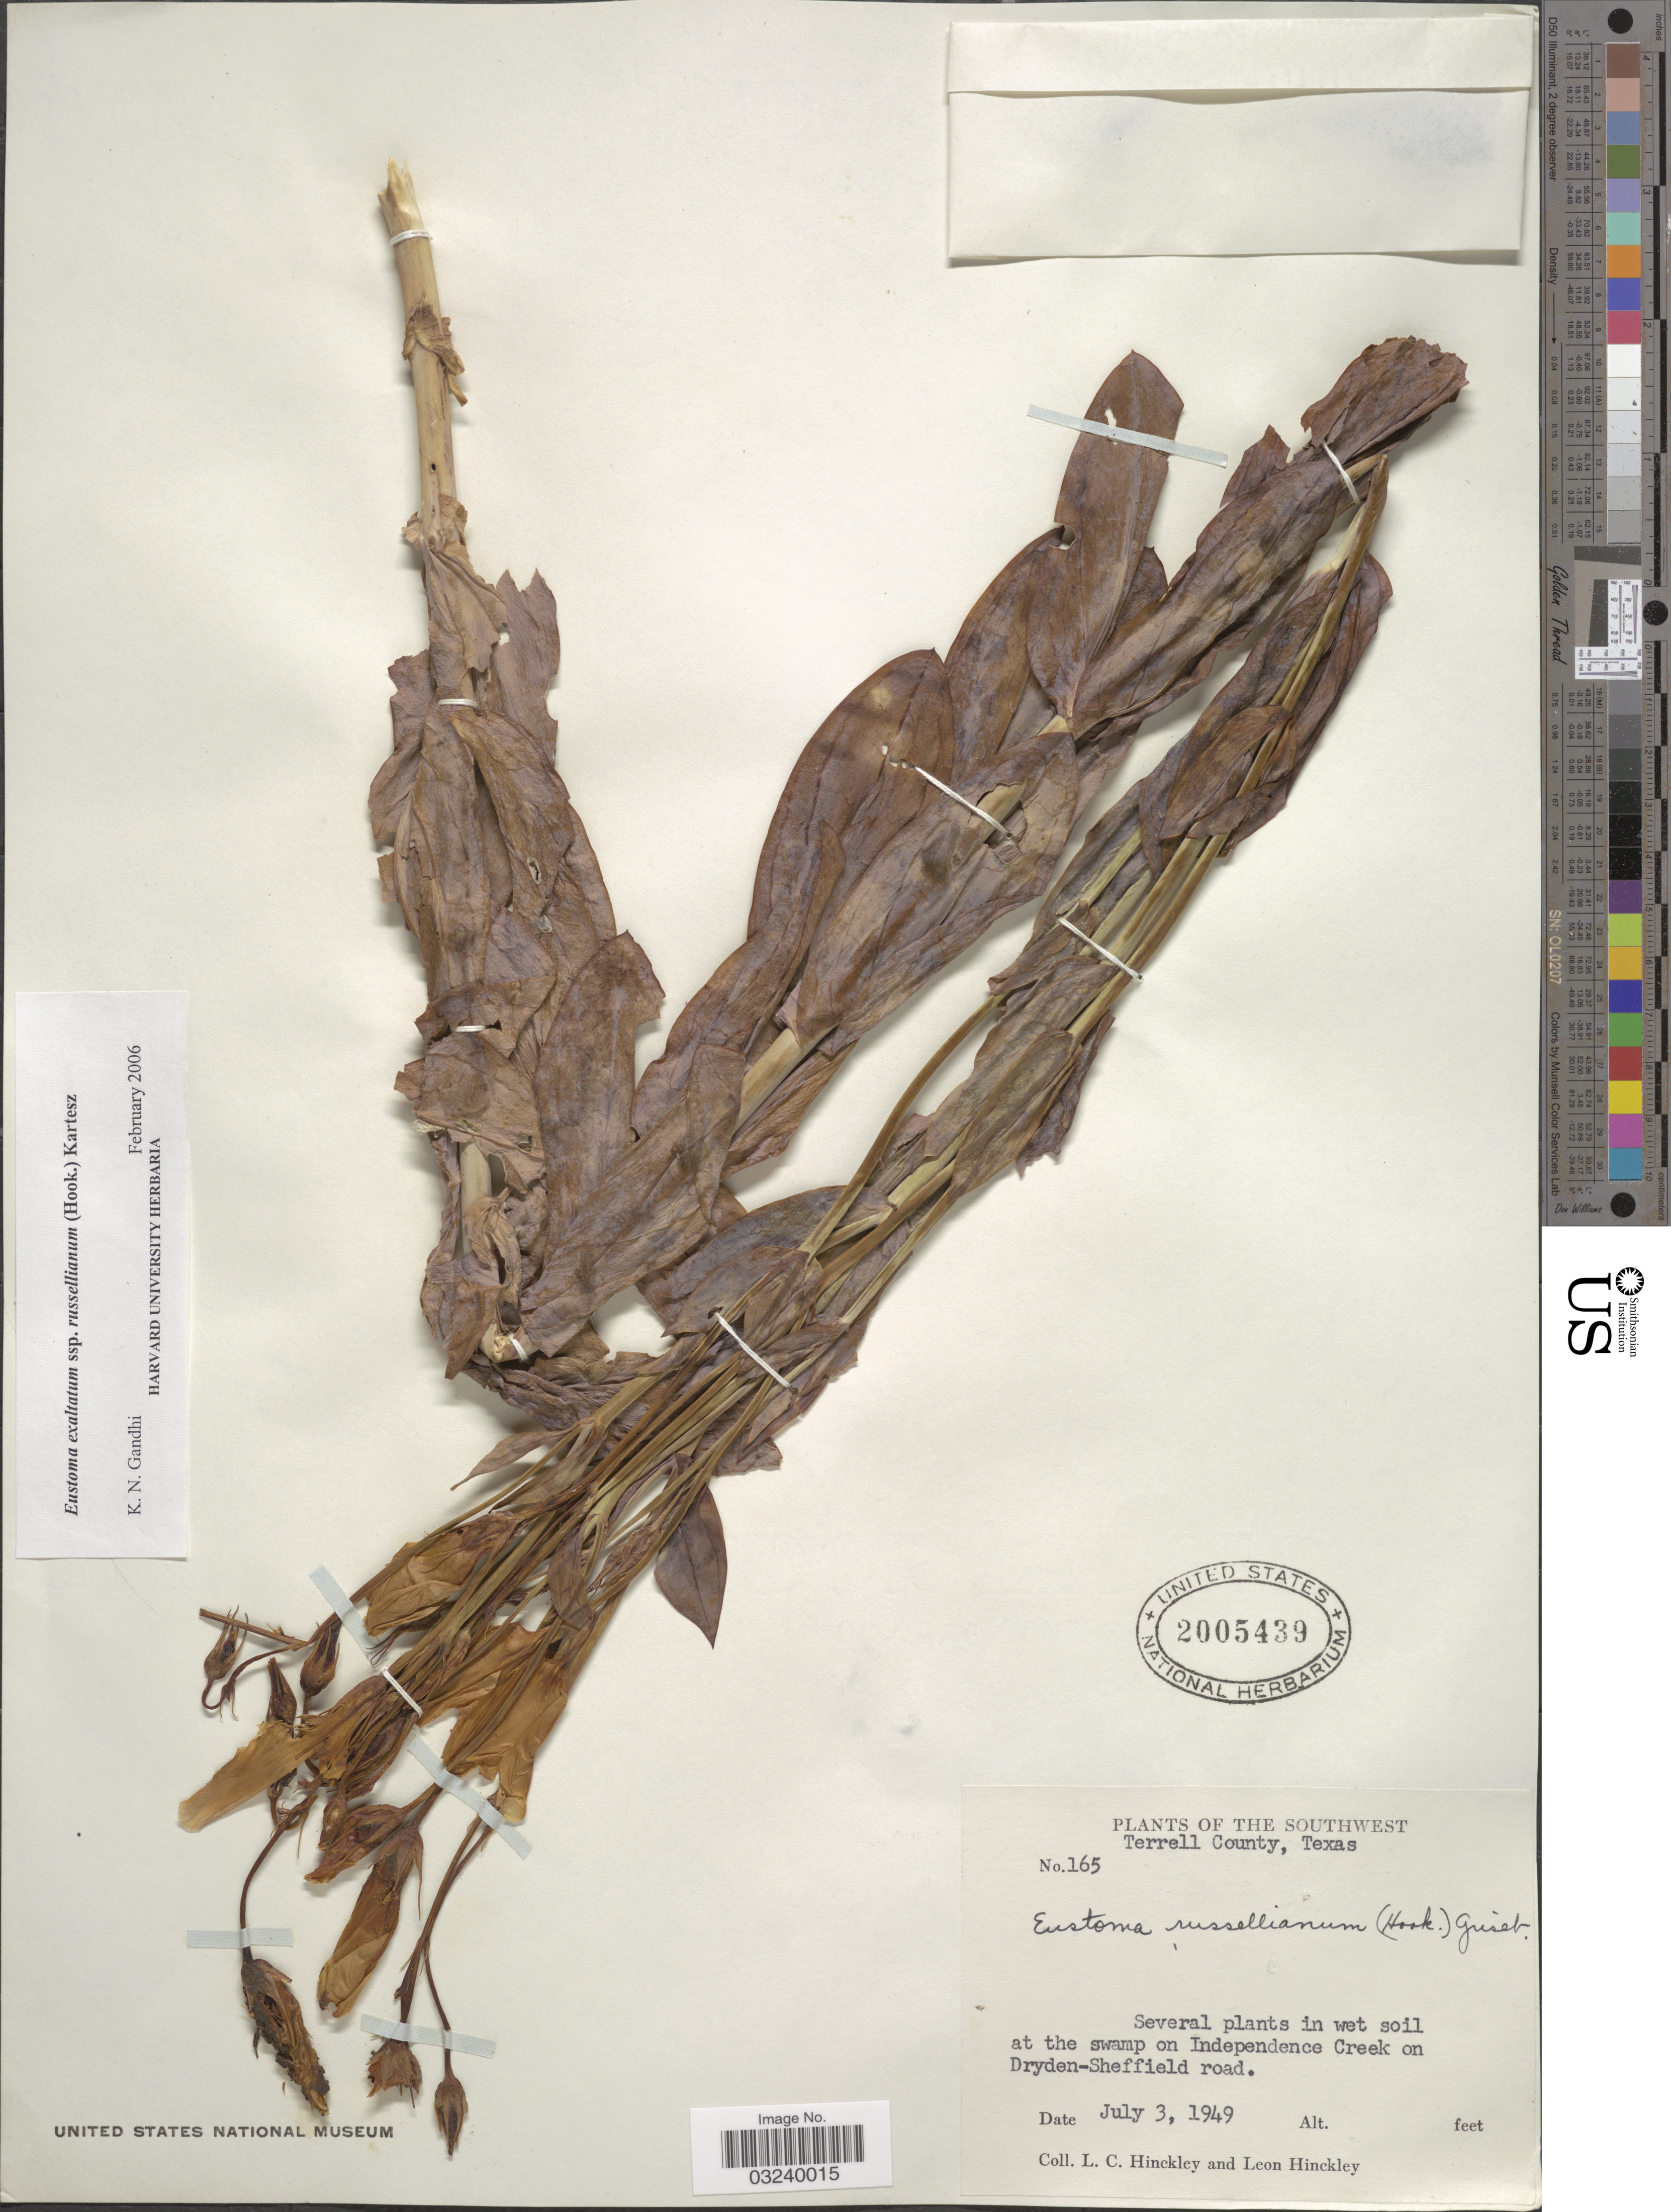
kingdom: Plantae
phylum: Tracheophyta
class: Magnoliopsida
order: Gentianales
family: Gentianaceae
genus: Eustoma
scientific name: Eustoma grandiflorum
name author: (Raf.) Shinners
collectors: L. Hinckley & L. Hinckley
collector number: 165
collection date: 1949-07-03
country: United States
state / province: Texas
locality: The Southwest, Terrell County, at the swamp on Independence Creek on Dryden-Sheffield road.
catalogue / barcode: US 2005439